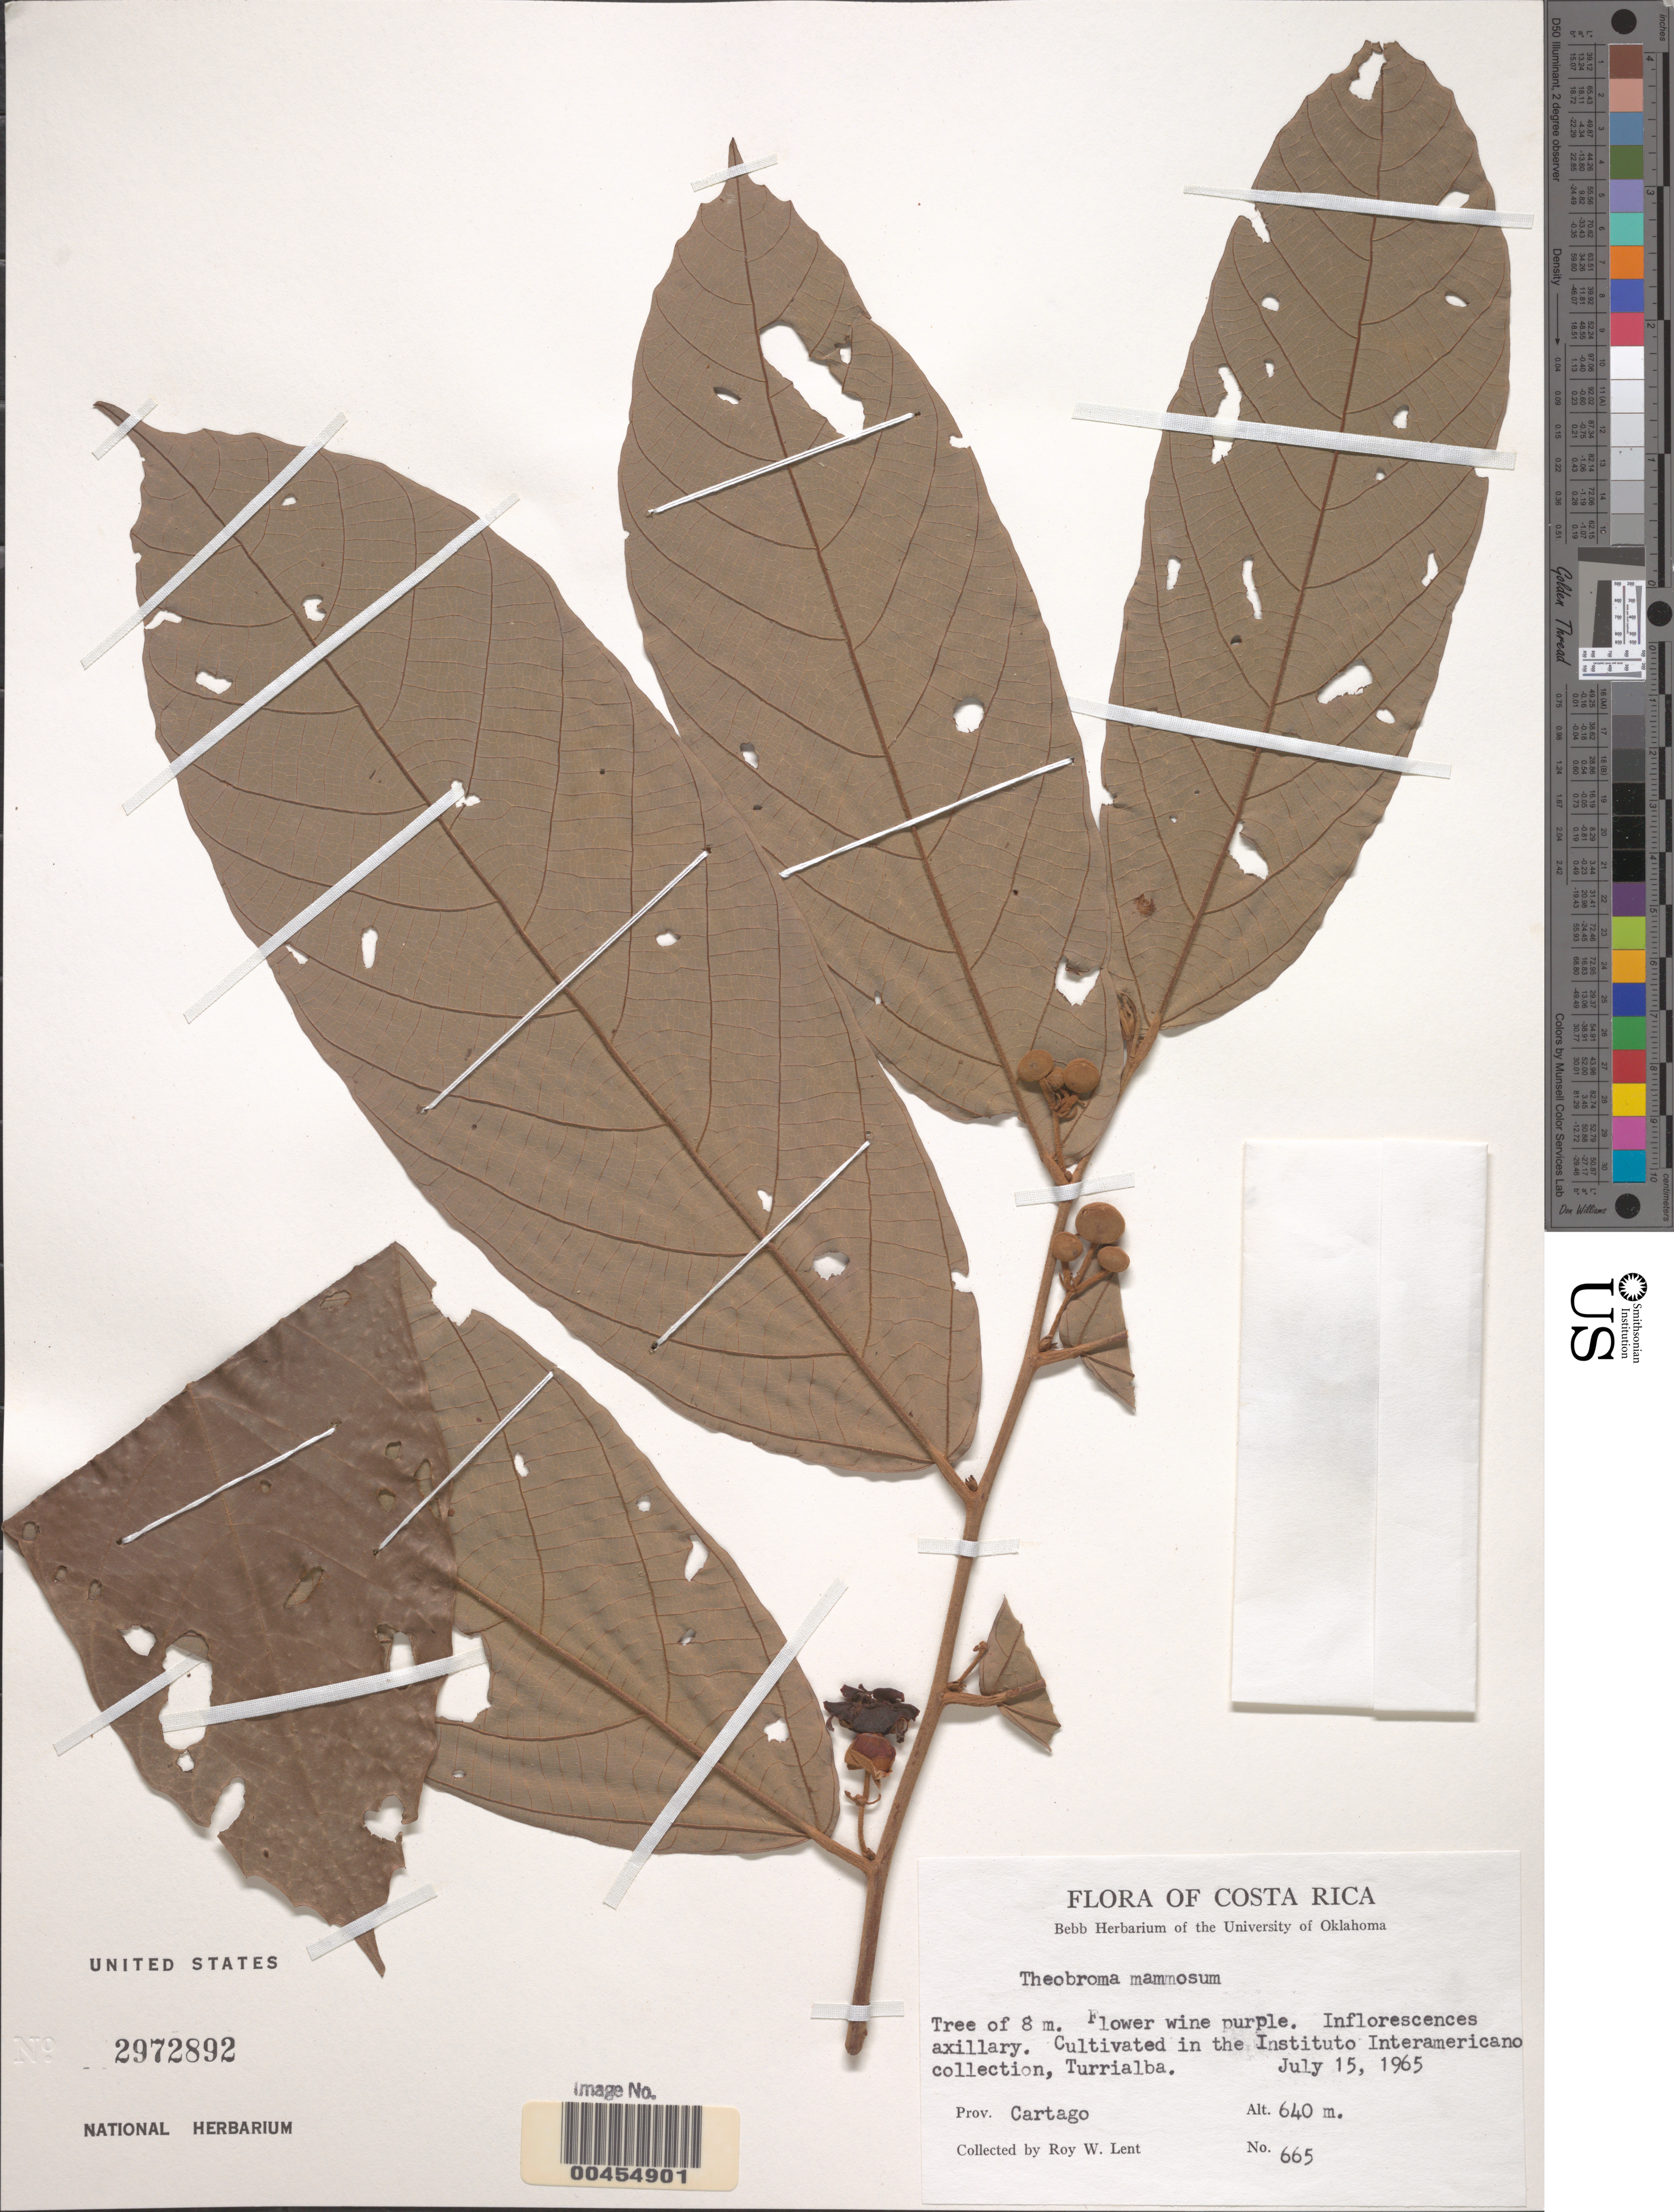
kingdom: Plantae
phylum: Tracheophyta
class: Magnoliopsida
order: Malvales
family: Malvaceae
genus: Theobroma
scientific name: Theobroma angustifolium f. mammosum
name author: (Cuatrec. & J. León) Colli-Silva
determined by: Dorr, L. J., (BOT), Smithsonian Institution - National Museum of Natural History (UNITED STATES)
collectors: R. W. Lent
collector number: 665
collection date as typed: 15 Jul 1965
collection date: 1965-07-15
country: Costa Rica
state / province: Cartago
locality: Turrialba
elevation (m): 640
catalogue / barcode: US 2972892